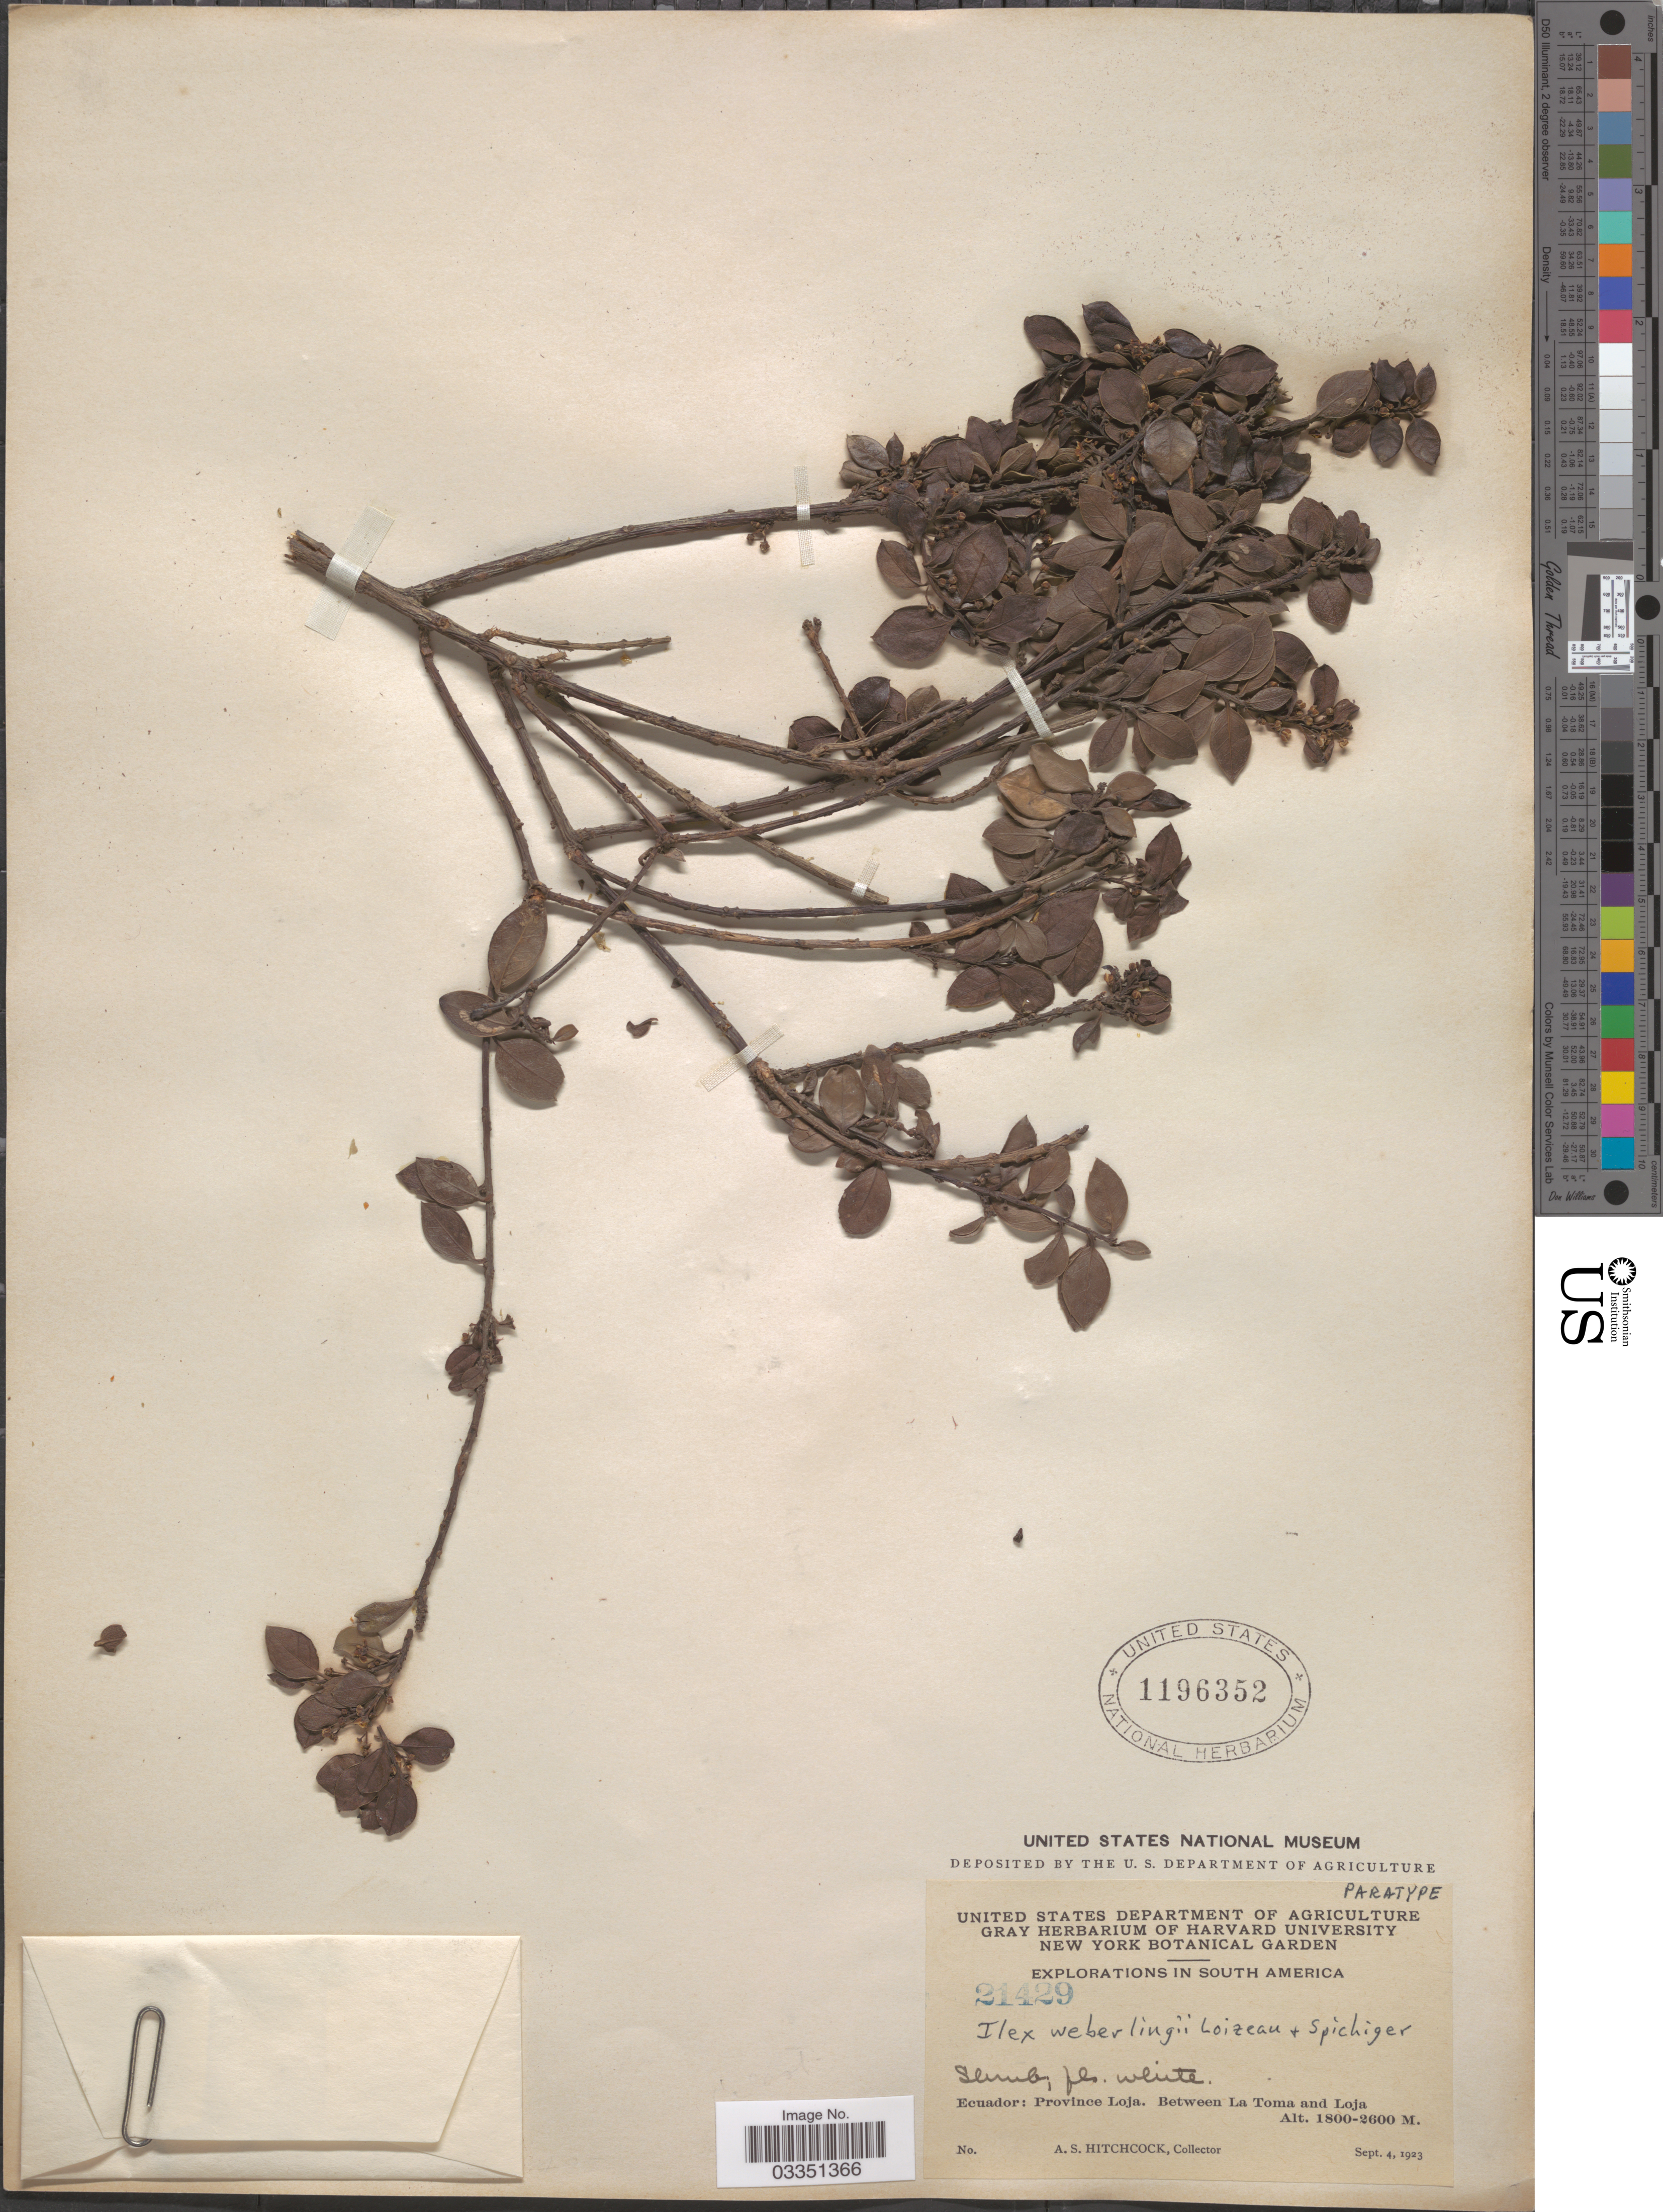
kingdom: Plantae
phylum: Tracheophyta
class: Magnoliopsida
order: Aquifoliales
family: Aquifoliaceae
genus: Ilex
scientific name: Ilex weberlingii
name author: Loizeau & Spichiger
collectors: A. S. Hitchcock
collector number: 21429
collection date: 1923-09-04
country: Ecuador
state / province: Loja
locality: Between La Toma and Loja.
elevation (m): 1800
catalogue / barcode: US 1196352